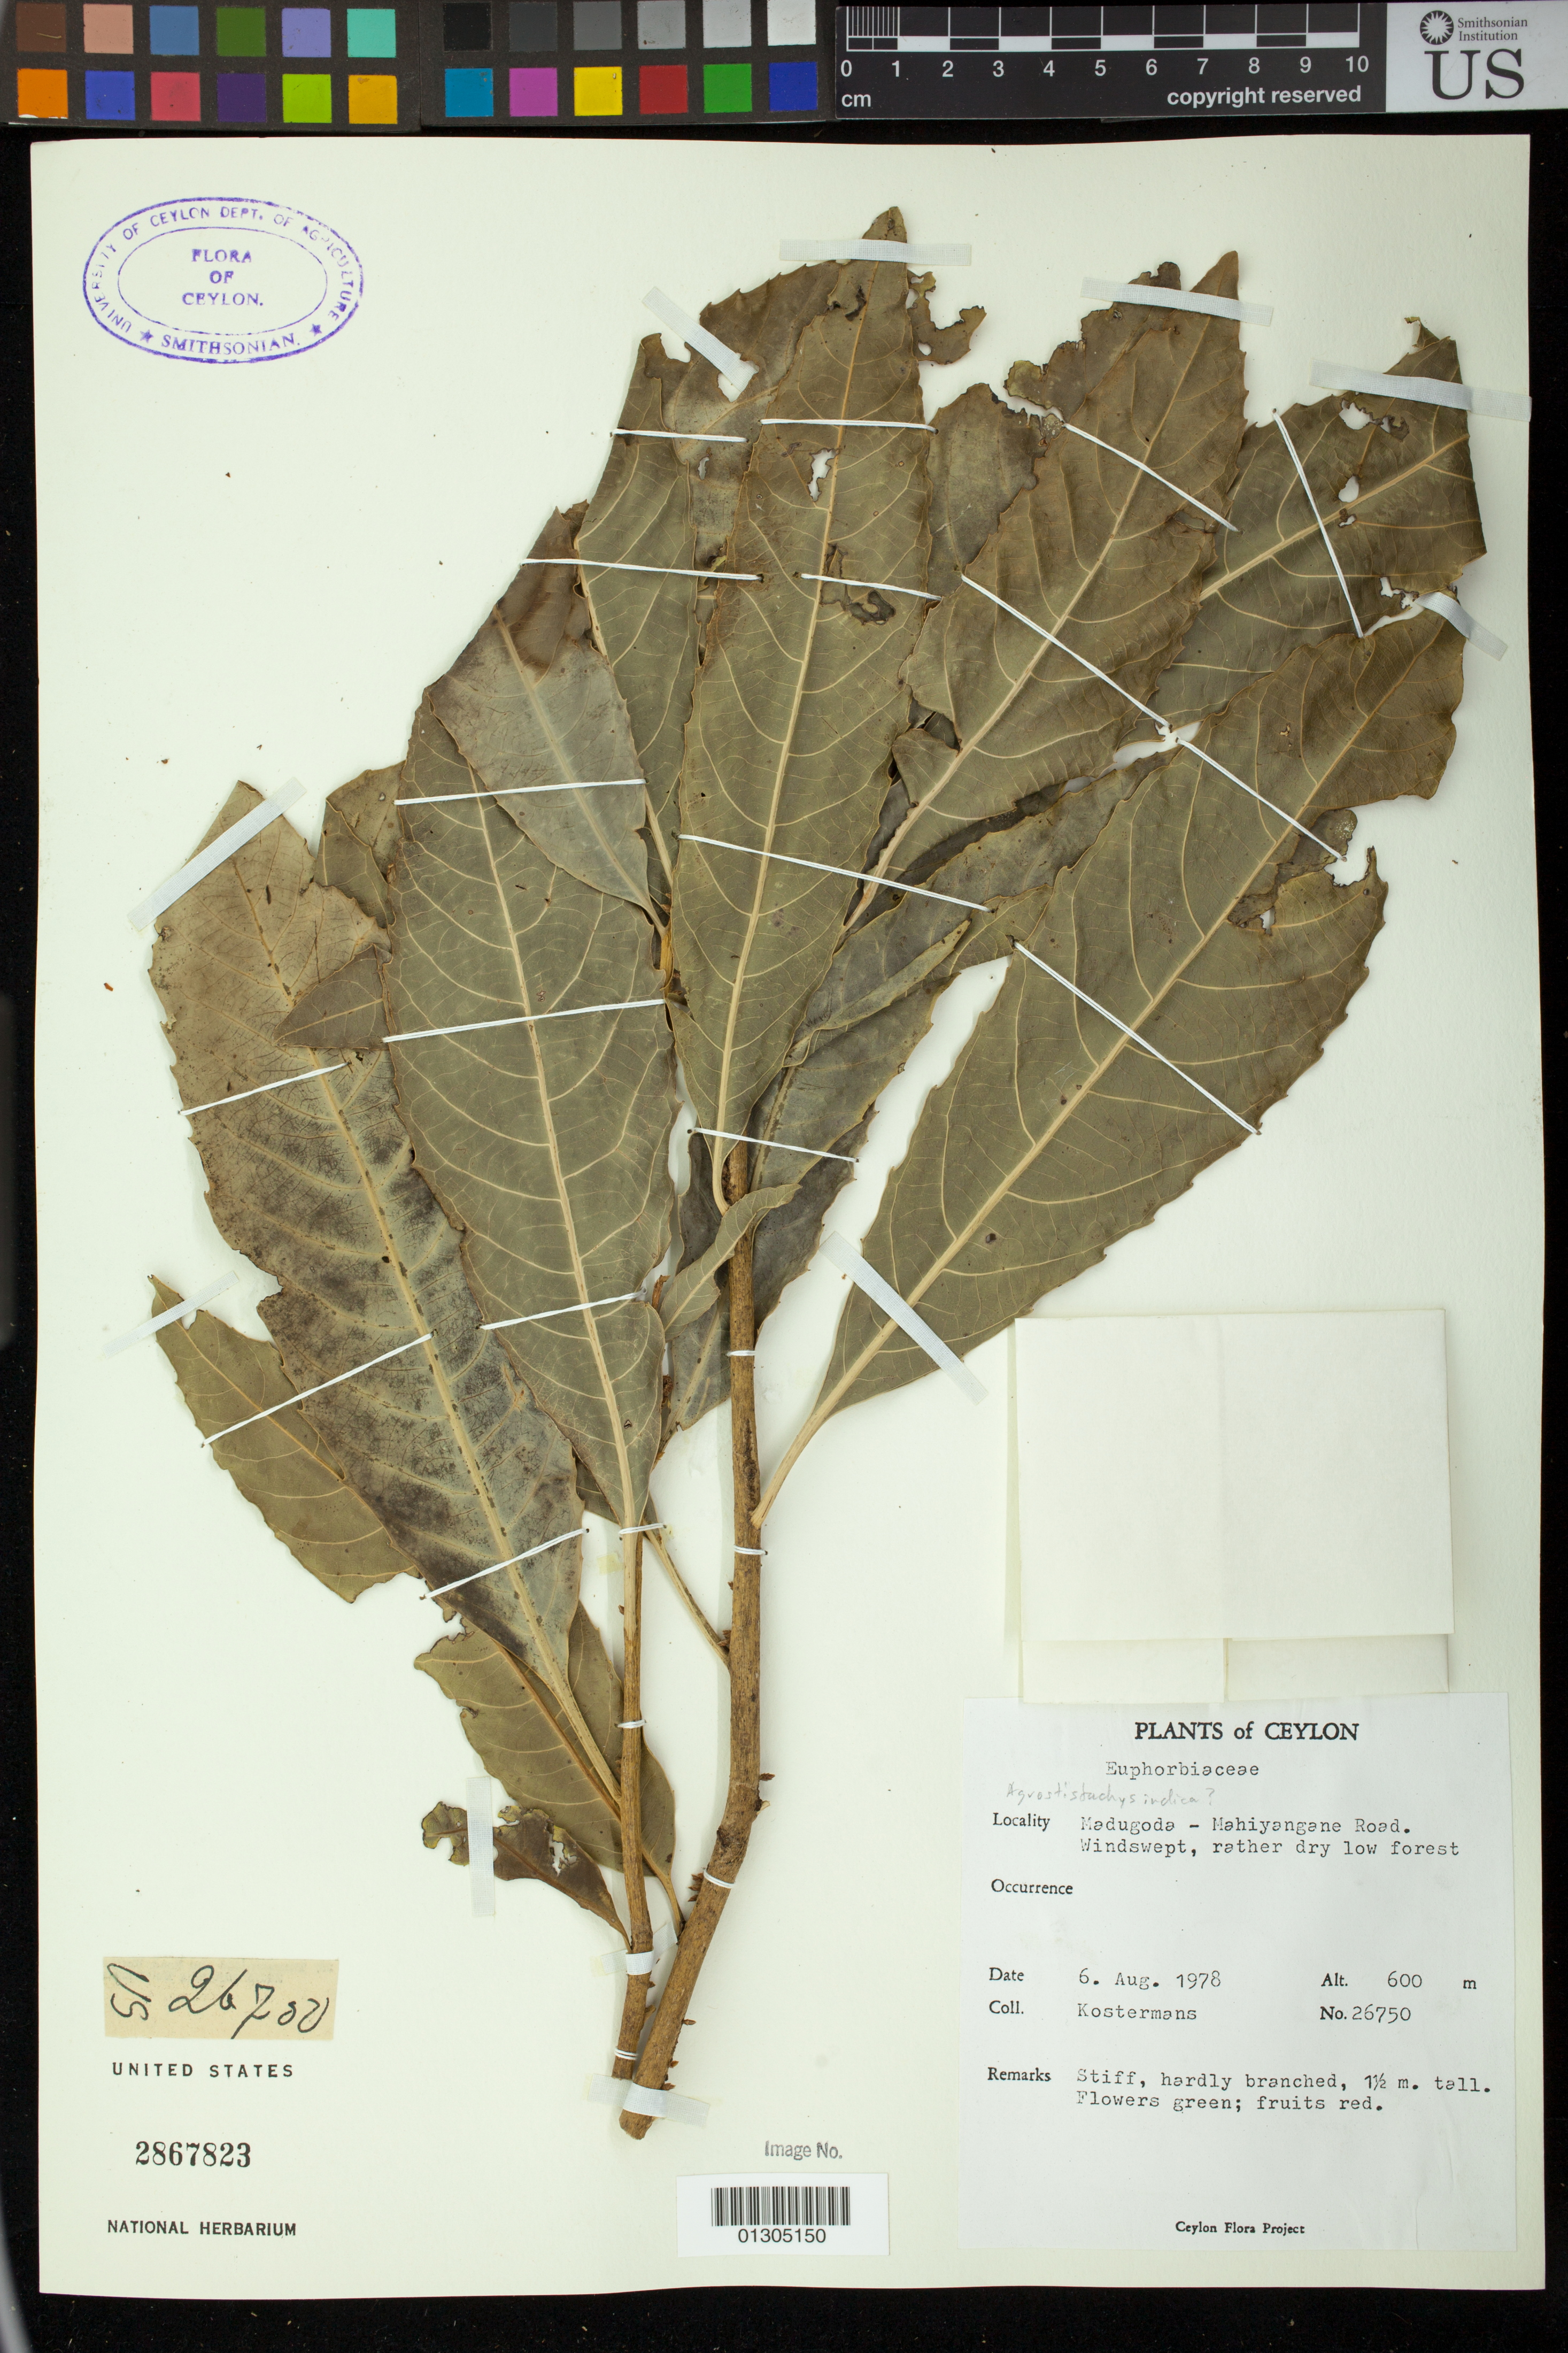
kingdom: Plantae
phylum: Tracheophyta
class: Magnoliopsida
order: Malpighiales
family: Euphorbiaceae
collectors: Kostermans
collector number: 26750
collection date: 1978-08-06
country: Sri Lanka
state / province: Central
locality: Madugoda - Mahiyangane Road.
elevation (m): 600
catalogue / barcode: US 2867823